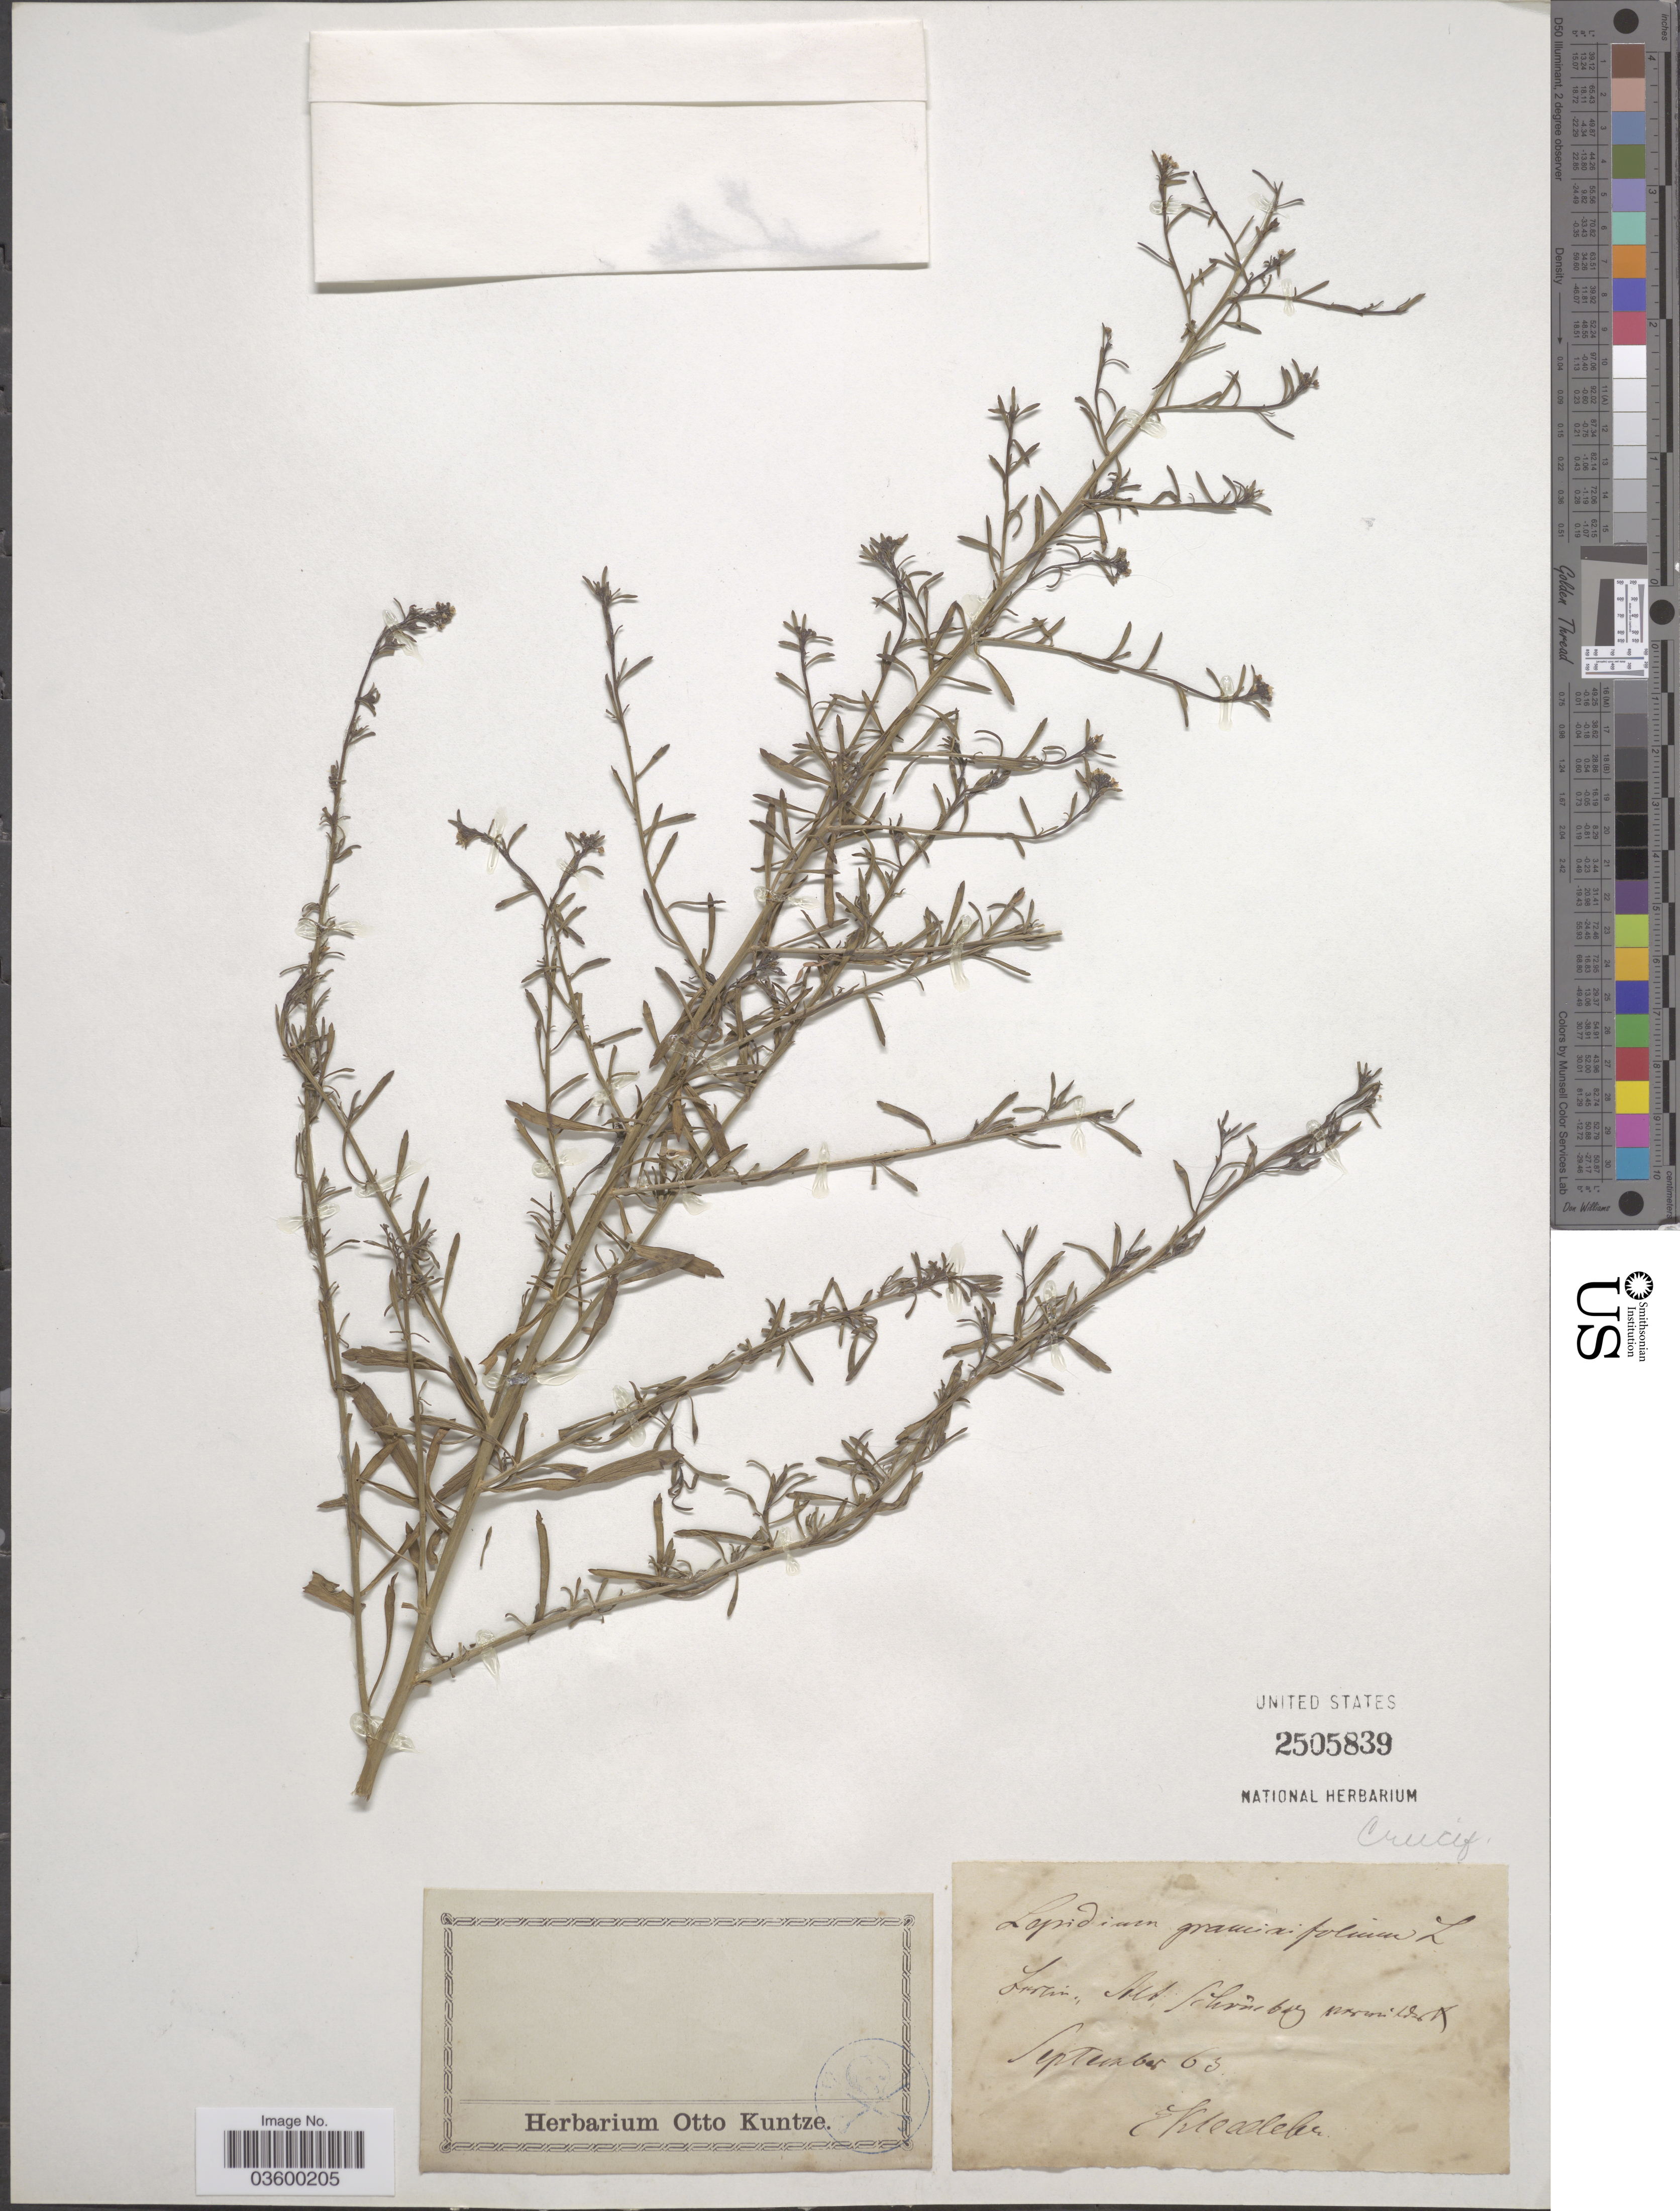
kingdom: Plantae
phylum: Tracheophyta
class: Magnoliopsida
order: Brassicales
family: Brassicaceae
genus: Lepidium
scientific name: Lepidium graminifolium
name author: L.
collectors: ex herb. Otto Kuntze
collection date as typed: September 63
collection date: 1863-09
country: Germany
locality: [illegible] Ald. Schroneberg marseilledesv. [interpreted]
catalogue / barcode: US 2505839